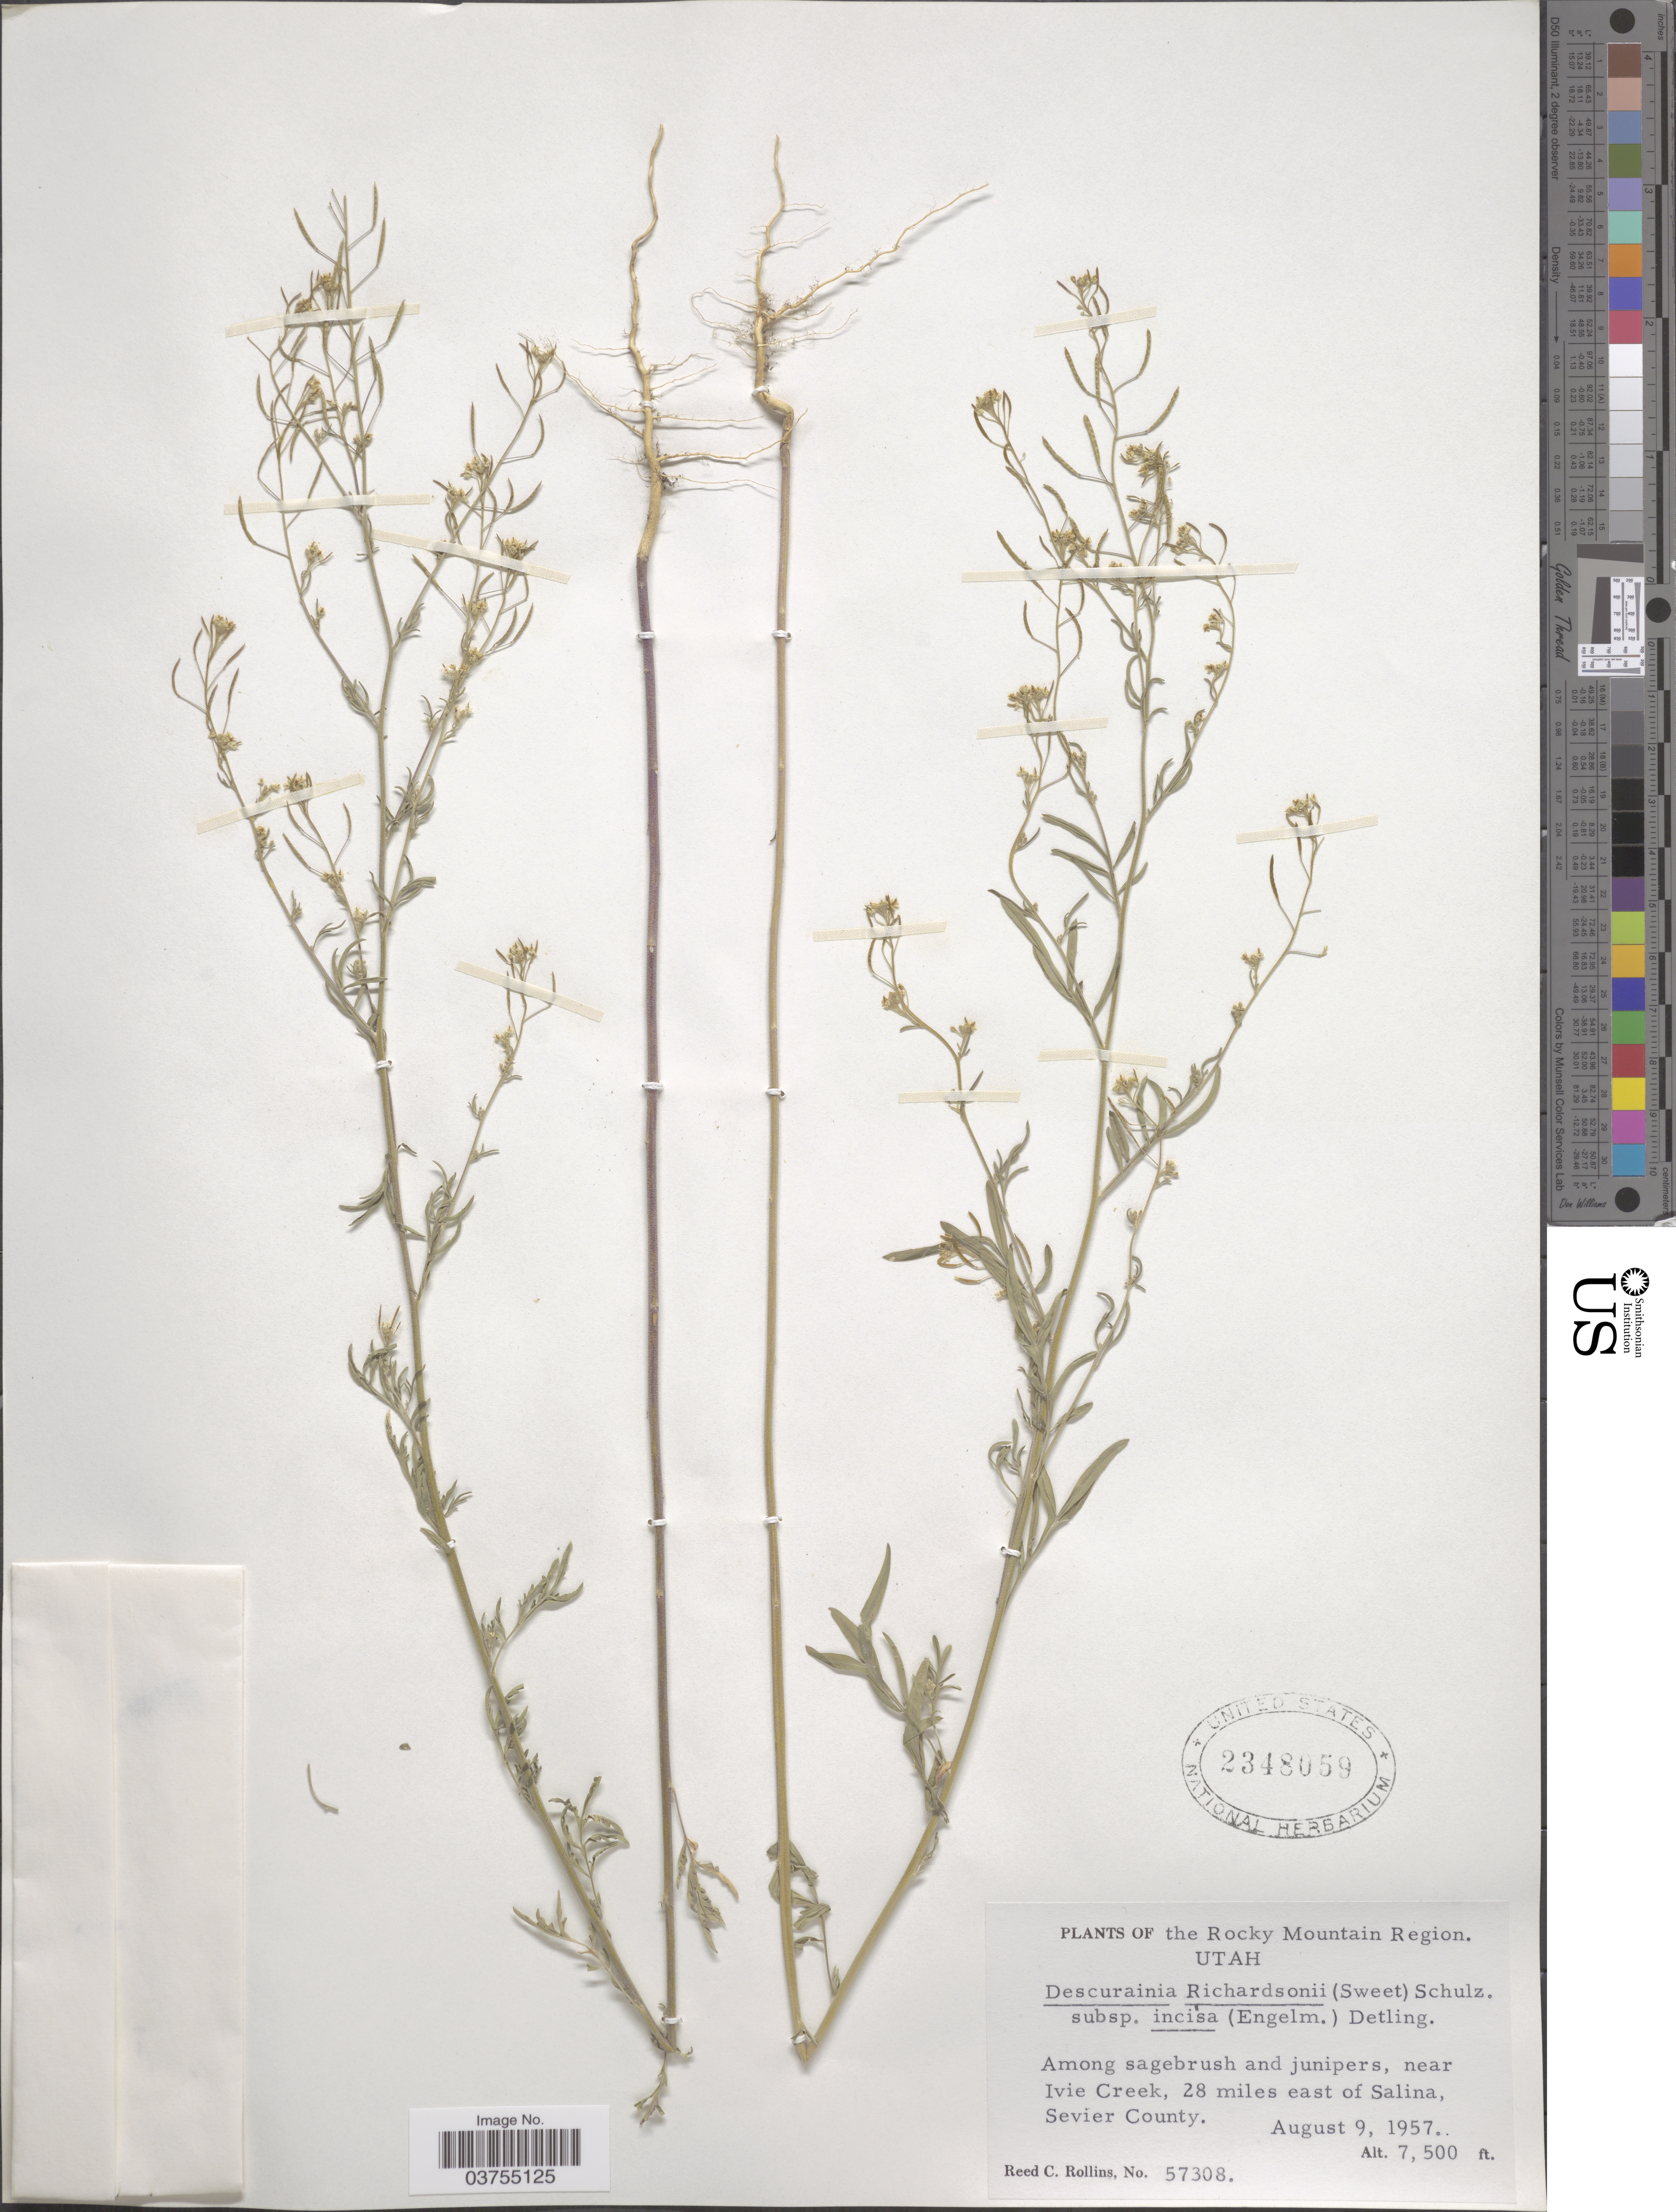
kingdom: Plantae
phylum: Tracheophyta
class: Magnoliopsida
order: Brassicales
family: Brassicaceae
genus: Descurainia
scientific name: Descurainia richardsonii subsp. incisa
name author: (Engelm. ex A. Gray) Detling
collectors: R. C. Rollins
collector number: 57308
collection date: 1957-08-09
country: United States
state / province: Utah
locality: The Rocky Mountain Region. Among sagebrush and junipers, near Ivie Creek, 28 miles east of Salina, Sevier County.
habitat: among sagebrush and junipers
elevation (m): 2286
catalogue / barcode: US 2348059